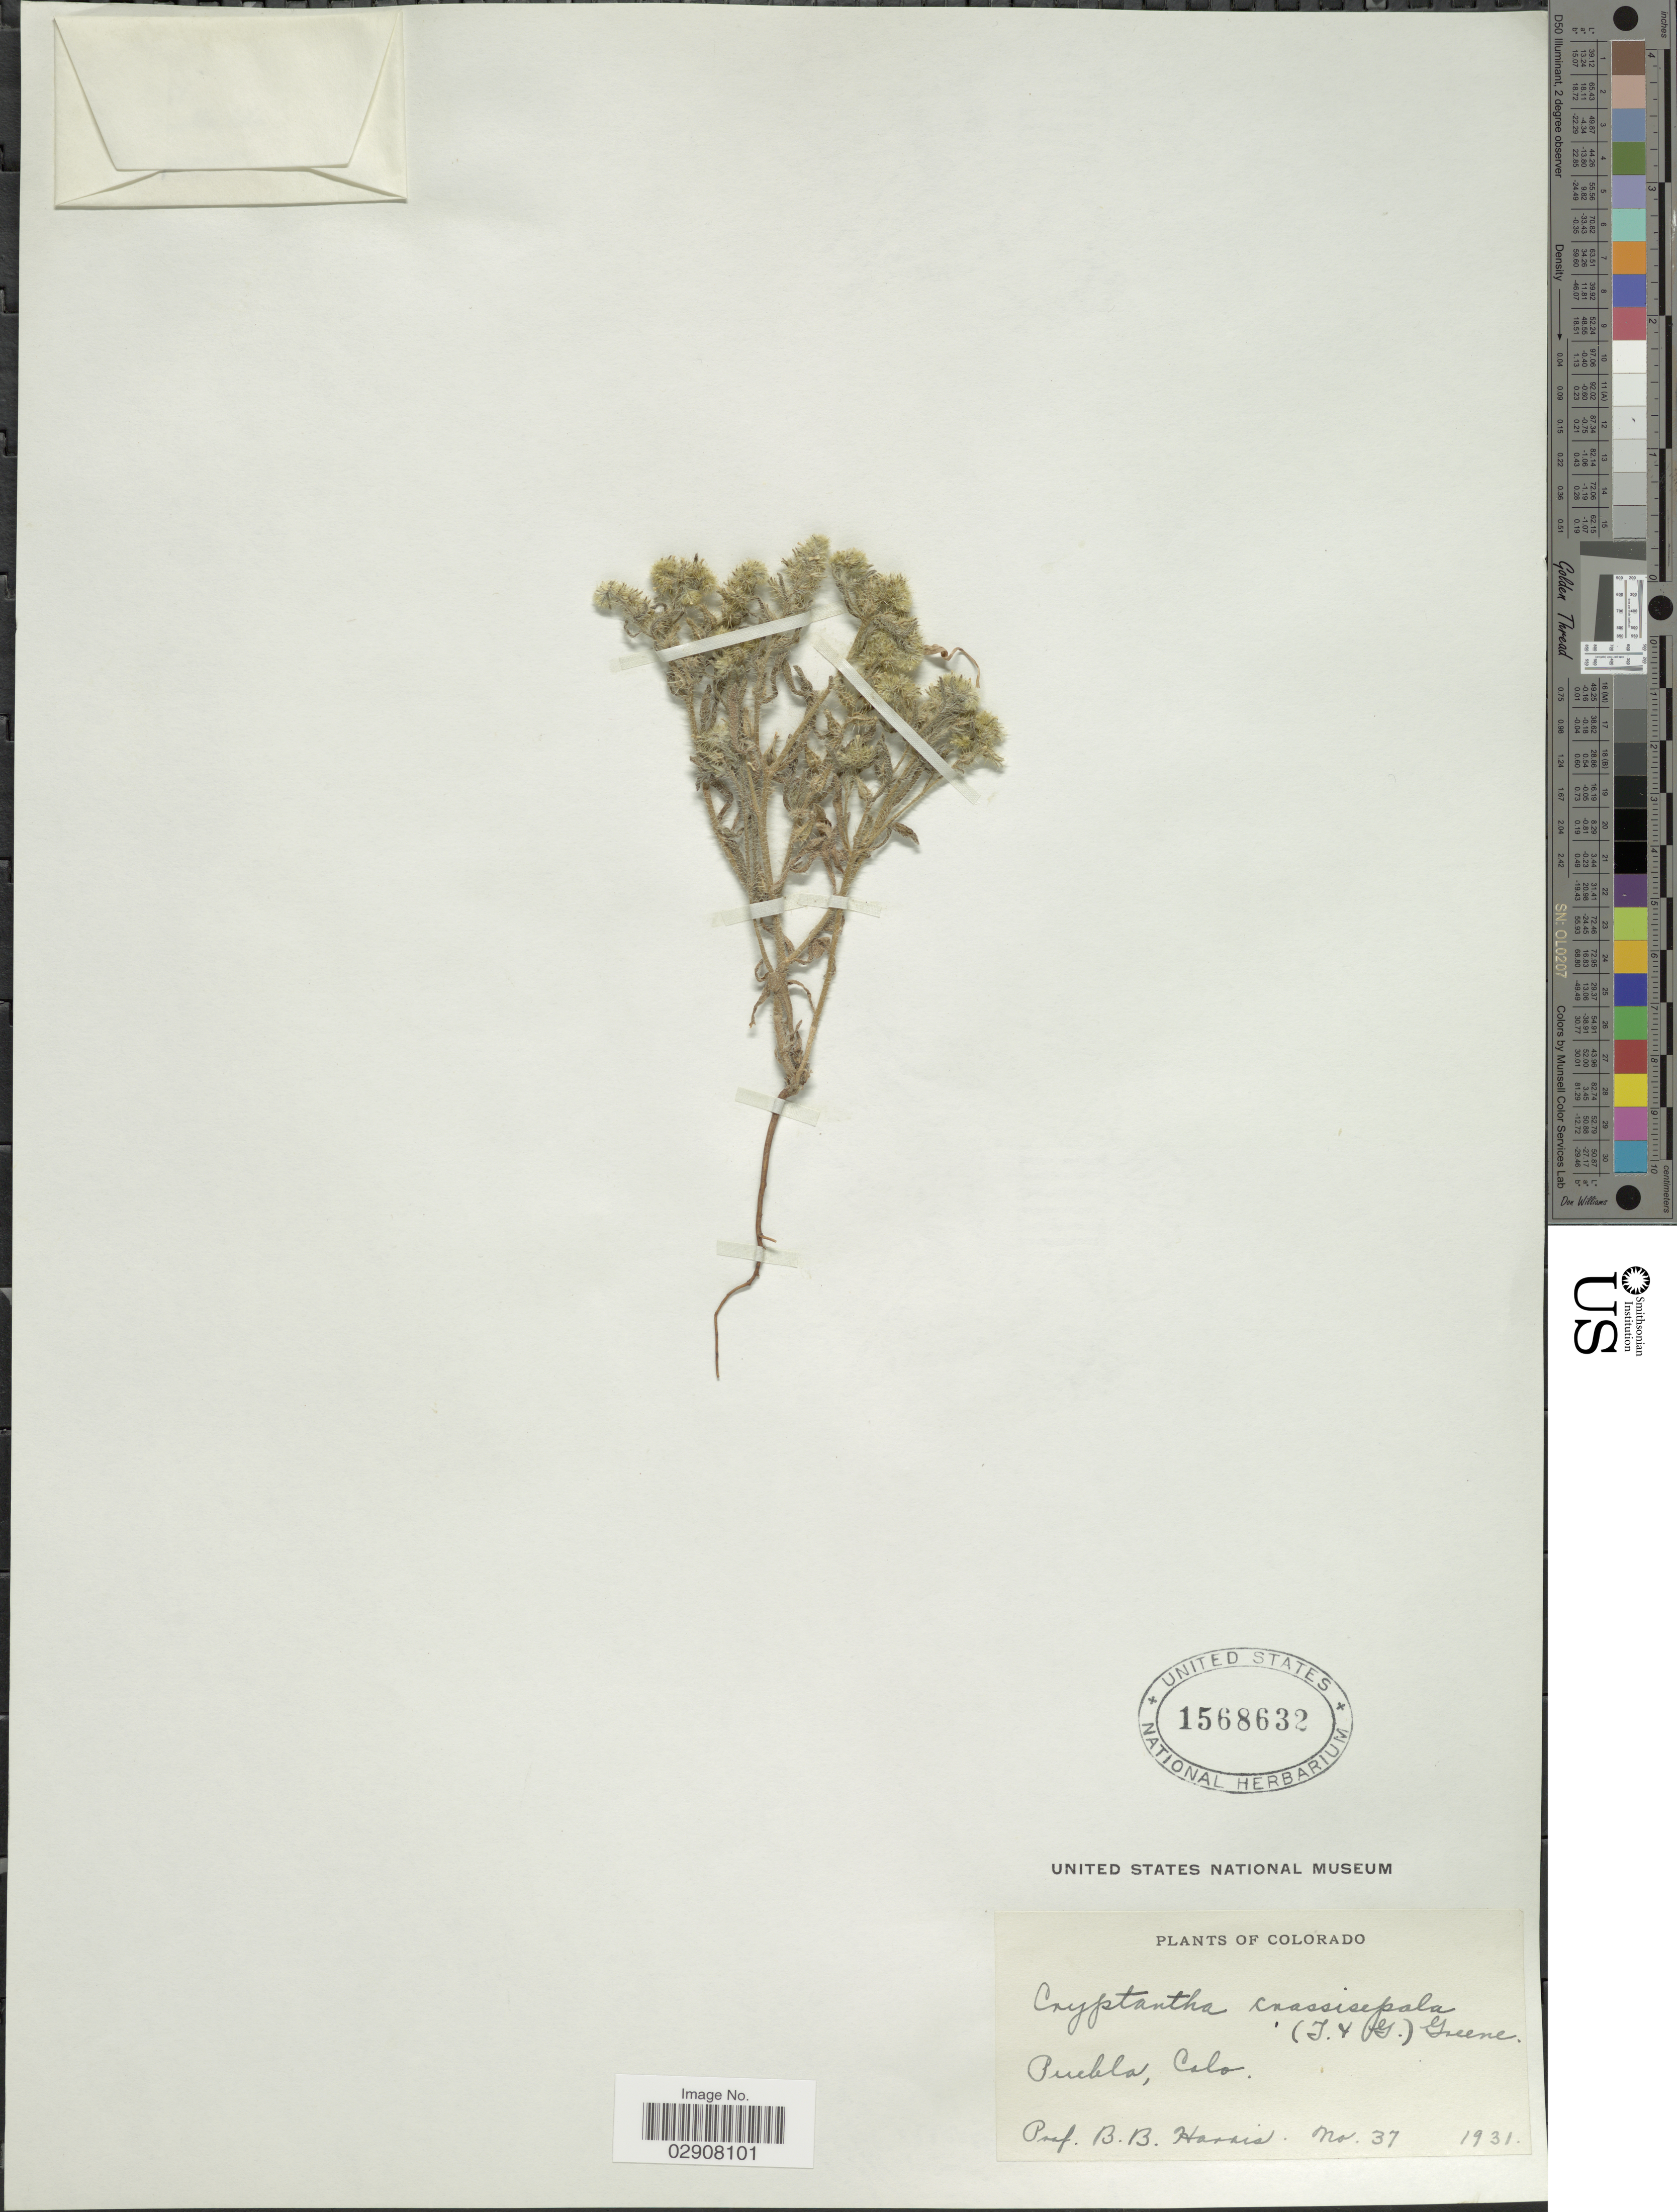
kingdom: Plantae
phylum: Tracheophyta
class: Magnoliopsida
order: Boraginales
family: Boraginaceae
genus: Cryptantha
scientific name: Cryptantha minima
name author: Rydb.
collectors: B. B. Harris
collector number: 37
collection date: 1931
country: United States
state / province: Colorado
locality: Puebla.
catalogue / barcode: US 1568632